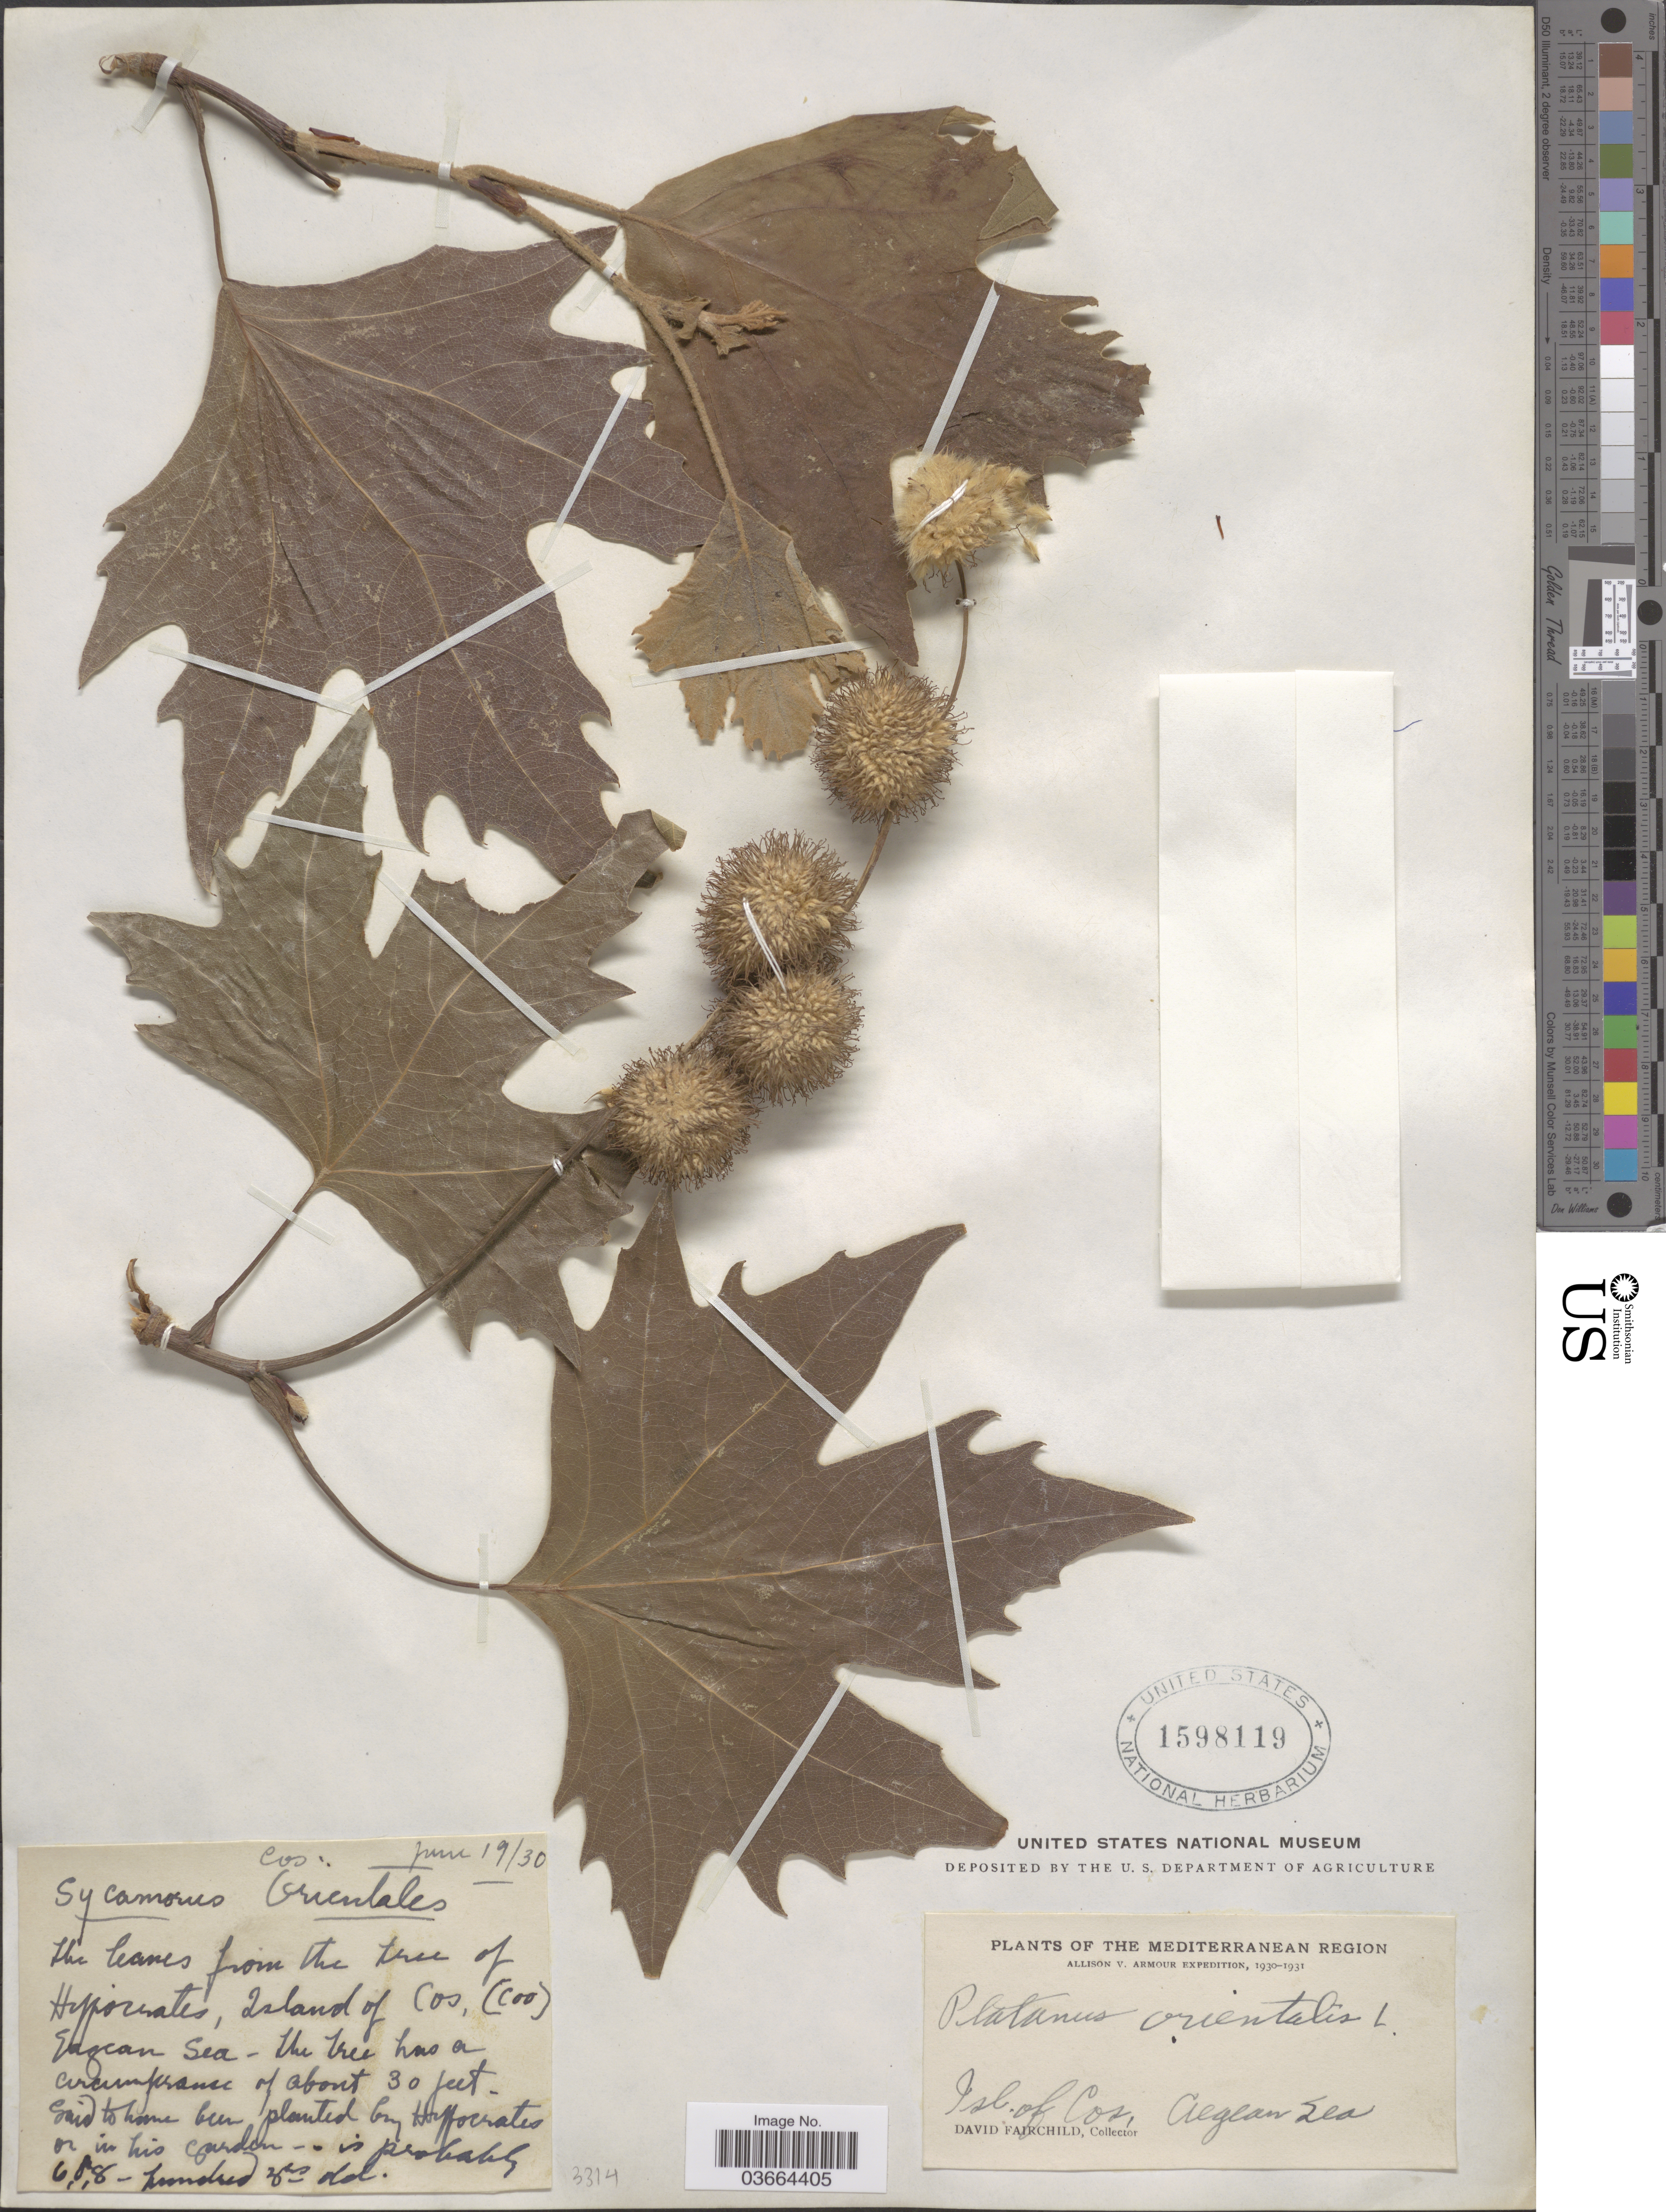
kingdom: Plantae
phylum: Tracheophyta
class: Magnoliopsida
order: Proteales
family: Platanaceae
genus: Platanus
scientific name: Platanus orientalis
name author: L.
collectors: D. Fairchild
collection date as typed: Transcribed d/m/y: 19/6/30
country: Greece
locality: The Mediterranean Region. Hippocrates, Island of Cos. (Coo). Aegean Sea.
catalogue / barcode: US 1598119